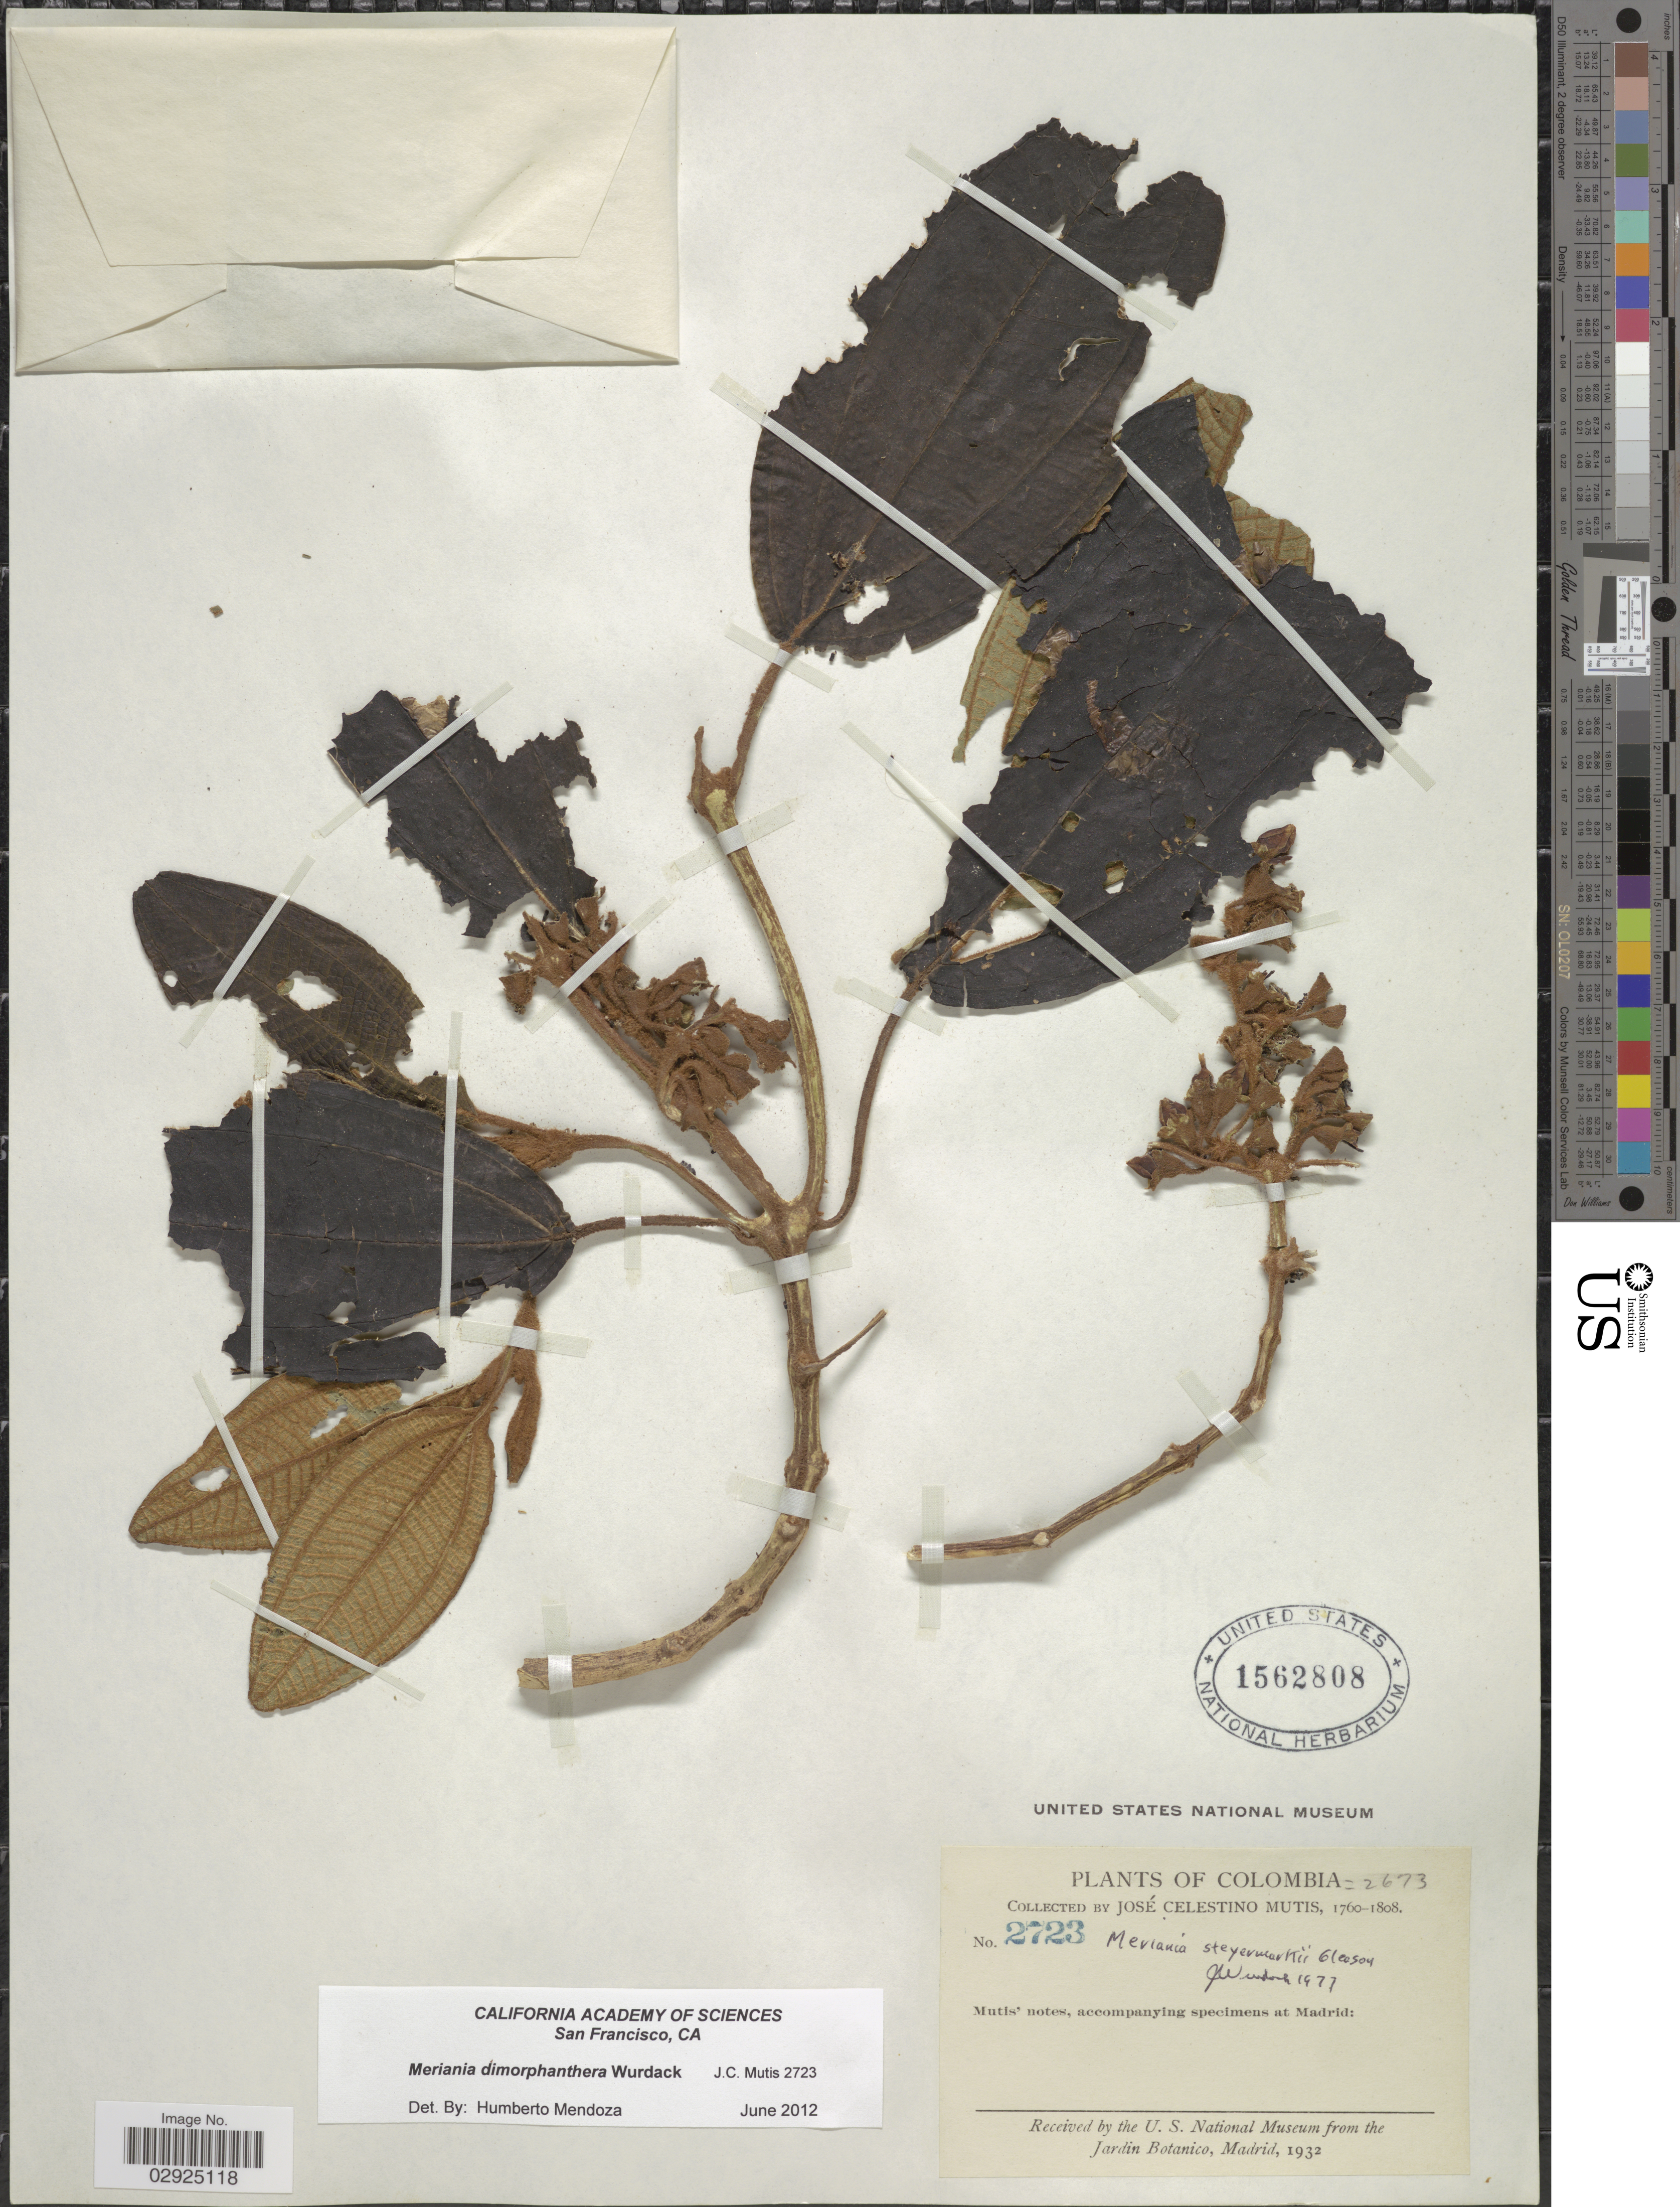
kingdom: Plantae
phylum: Tracheophyta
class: Magnoliopsida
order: Myrtales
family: Melastomataceae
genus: Meriania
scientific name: Meriania dimorphanthera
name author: Wurdack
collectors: J. C. B. Mutis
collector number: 2723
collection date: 1760/1808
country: Colombia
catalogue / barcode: US 1562808